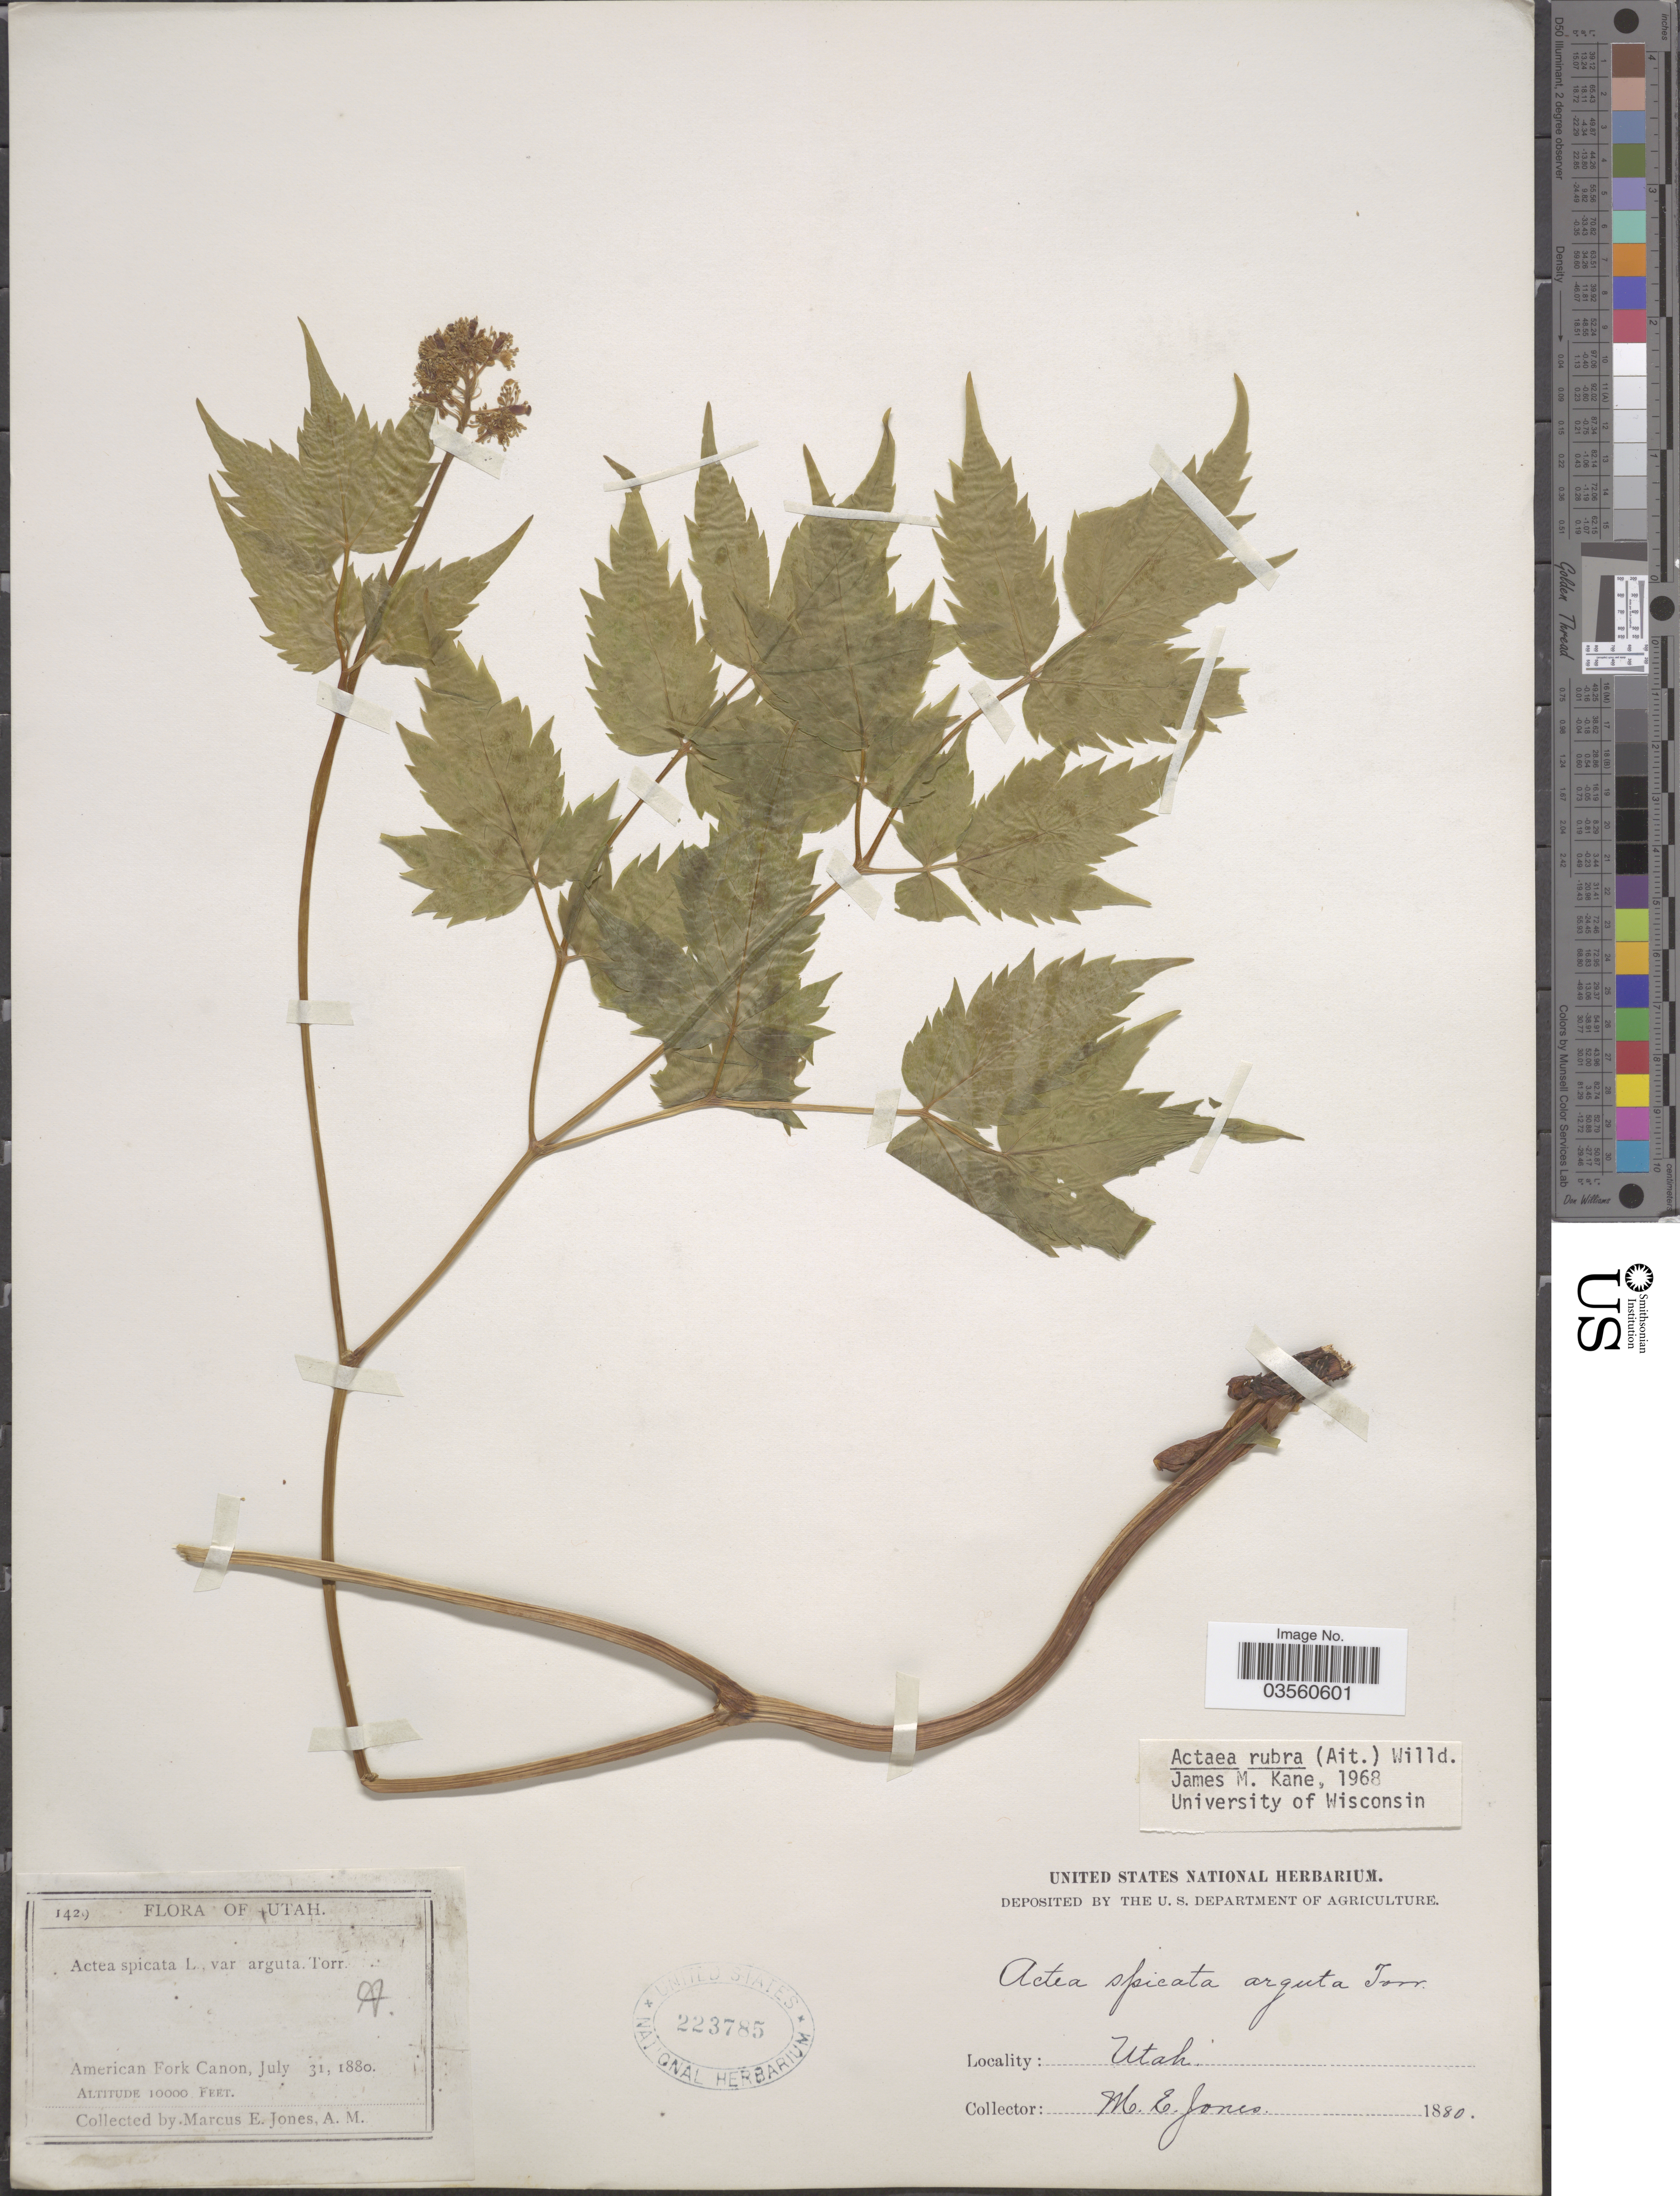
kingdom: Plantae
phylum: Tracheophyta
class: Magnoliopsida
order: Ranunculales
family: Ranunculaceae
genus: Actaea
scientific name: Actaea rubra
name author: (Aiton) Willd.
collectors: M. E. Jones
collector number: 1429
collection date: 1880-07-31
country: United States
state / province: Utah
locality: American Fork Canon.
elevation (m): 3048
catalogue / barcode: US 223785